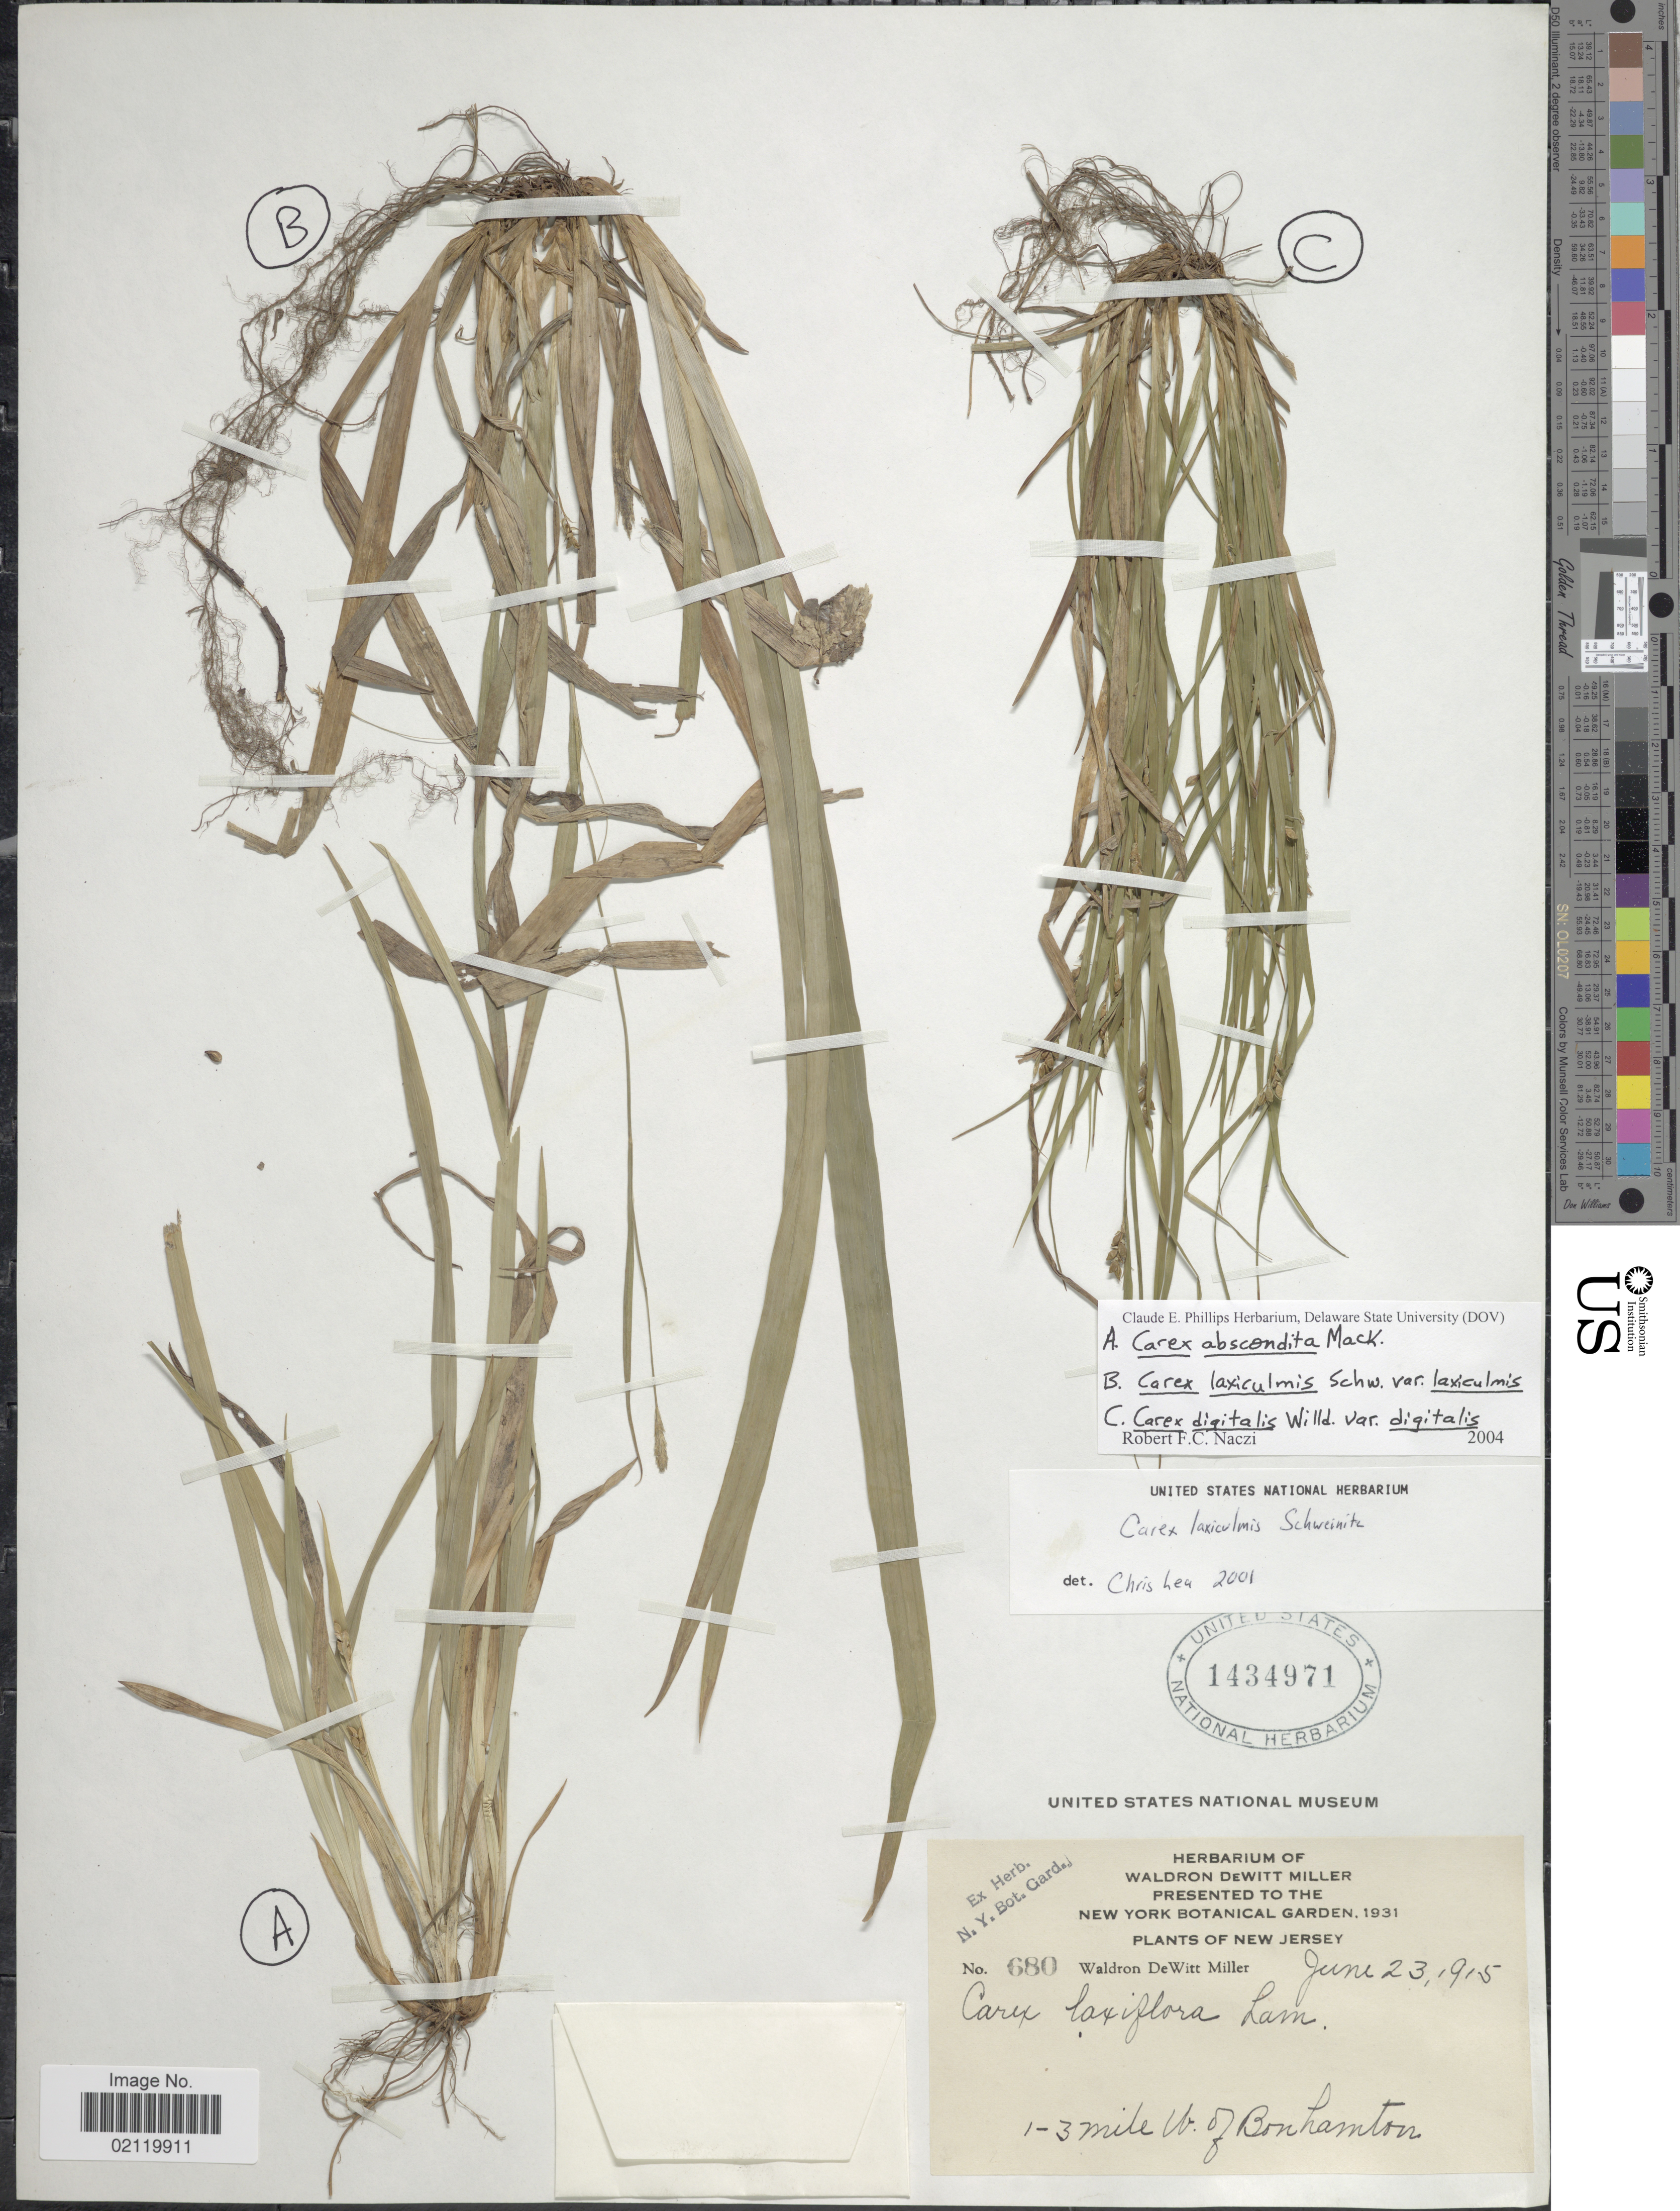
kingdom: Plantae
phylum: Tracheophyta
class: Liliopsida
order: Poales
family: Cyperaceae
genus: Carex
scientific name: Carex laxiculmis var. laxiculmis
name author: Schwein.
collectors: W. De Witt Miller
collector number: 680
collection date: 1915-06-23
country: United States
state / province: New Jersey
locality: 1-3 mile W. of Bonhamton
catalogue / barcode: US 1434971